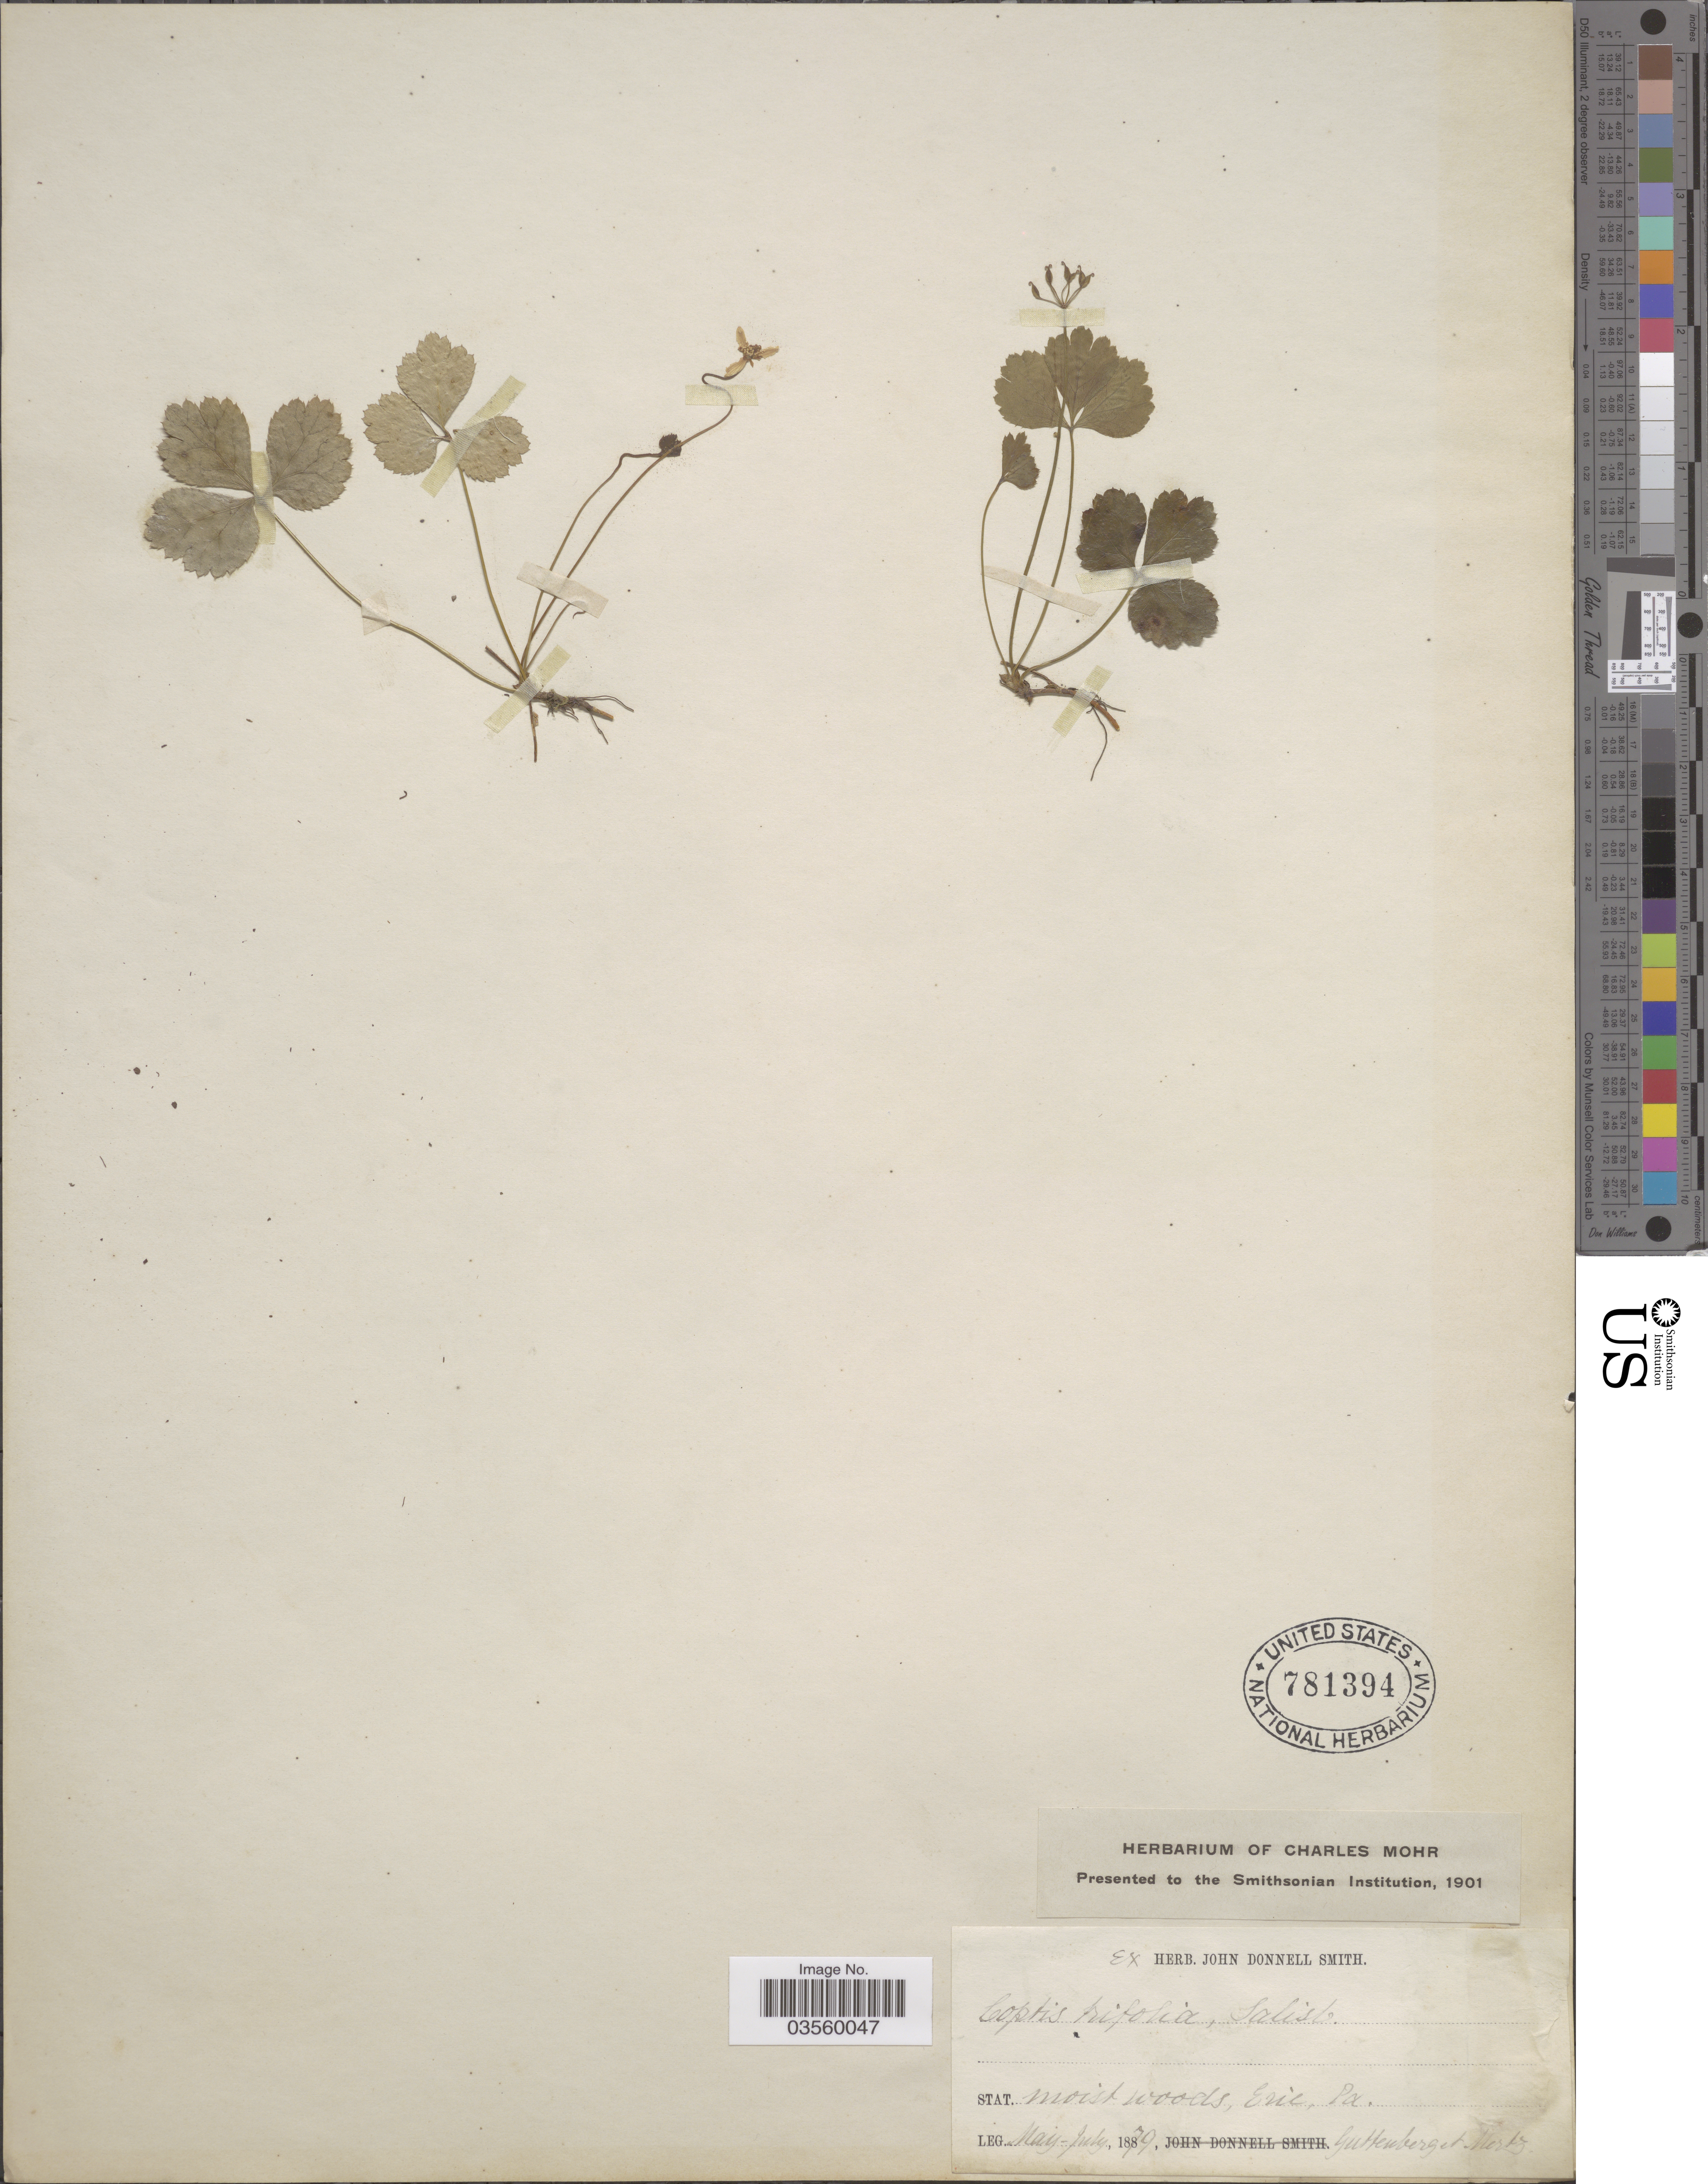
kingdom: Plantae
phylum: Tracheophyta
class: Magnoliopsida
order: Ranunculales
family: Ranunculaceae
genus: Coptis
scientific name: Coptis trifolia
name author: (L.) Salisb.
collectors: Guttenberg & Mertz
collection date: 1879-05/1879-07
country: United States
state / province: Pennsylvania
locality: Erie.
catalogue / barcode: US 781394